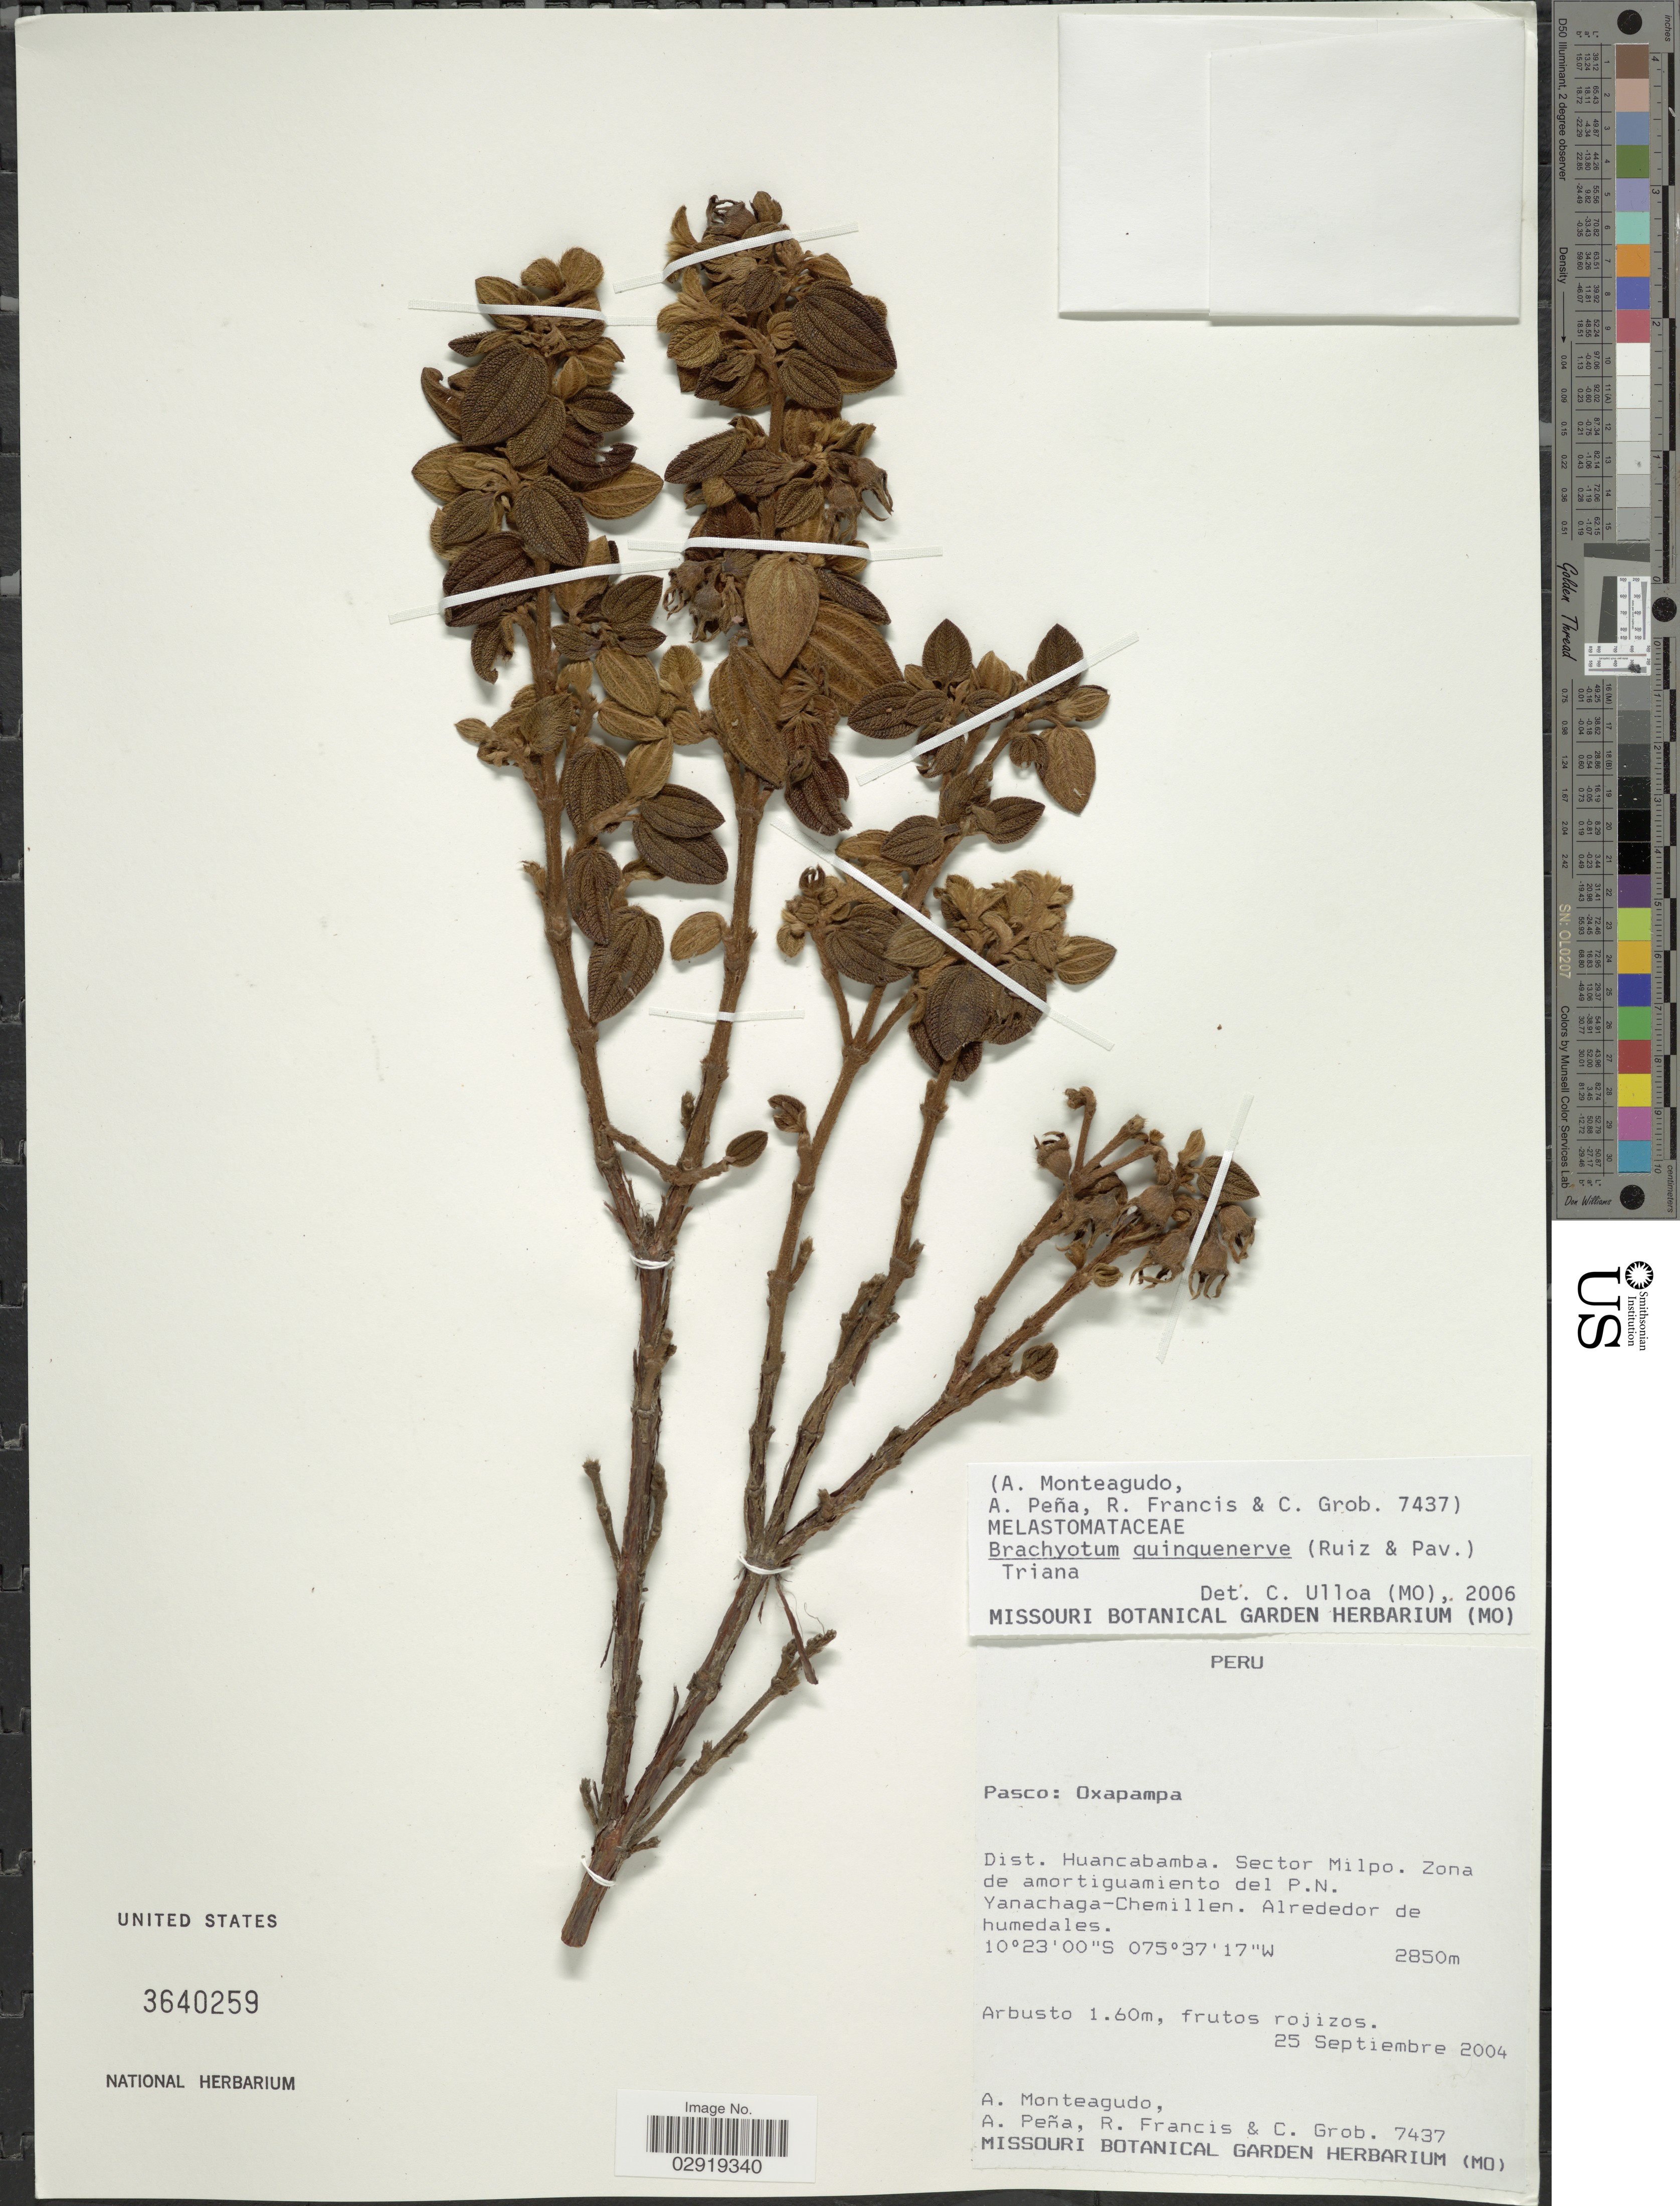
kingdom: Plantae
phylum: Tracheophyta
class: Magnoliopsida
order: Myrtales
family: Melastomataceae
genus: Brachyotum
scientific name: Brachyotum quinquenerve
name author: (Ruiz & Pav.) Triana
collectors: A. Monteagudo, A. Peña, R. Francis & C. Grob.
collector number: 7437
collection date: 2004-09-25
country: Peru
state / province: Pasco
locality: Oxapampa. Dist. Huancabamba. Sector Milpo. Zona de amortiguamiento del P. N. Yanachaga-Chemillen.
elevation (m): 2850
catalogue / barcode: US 3640259